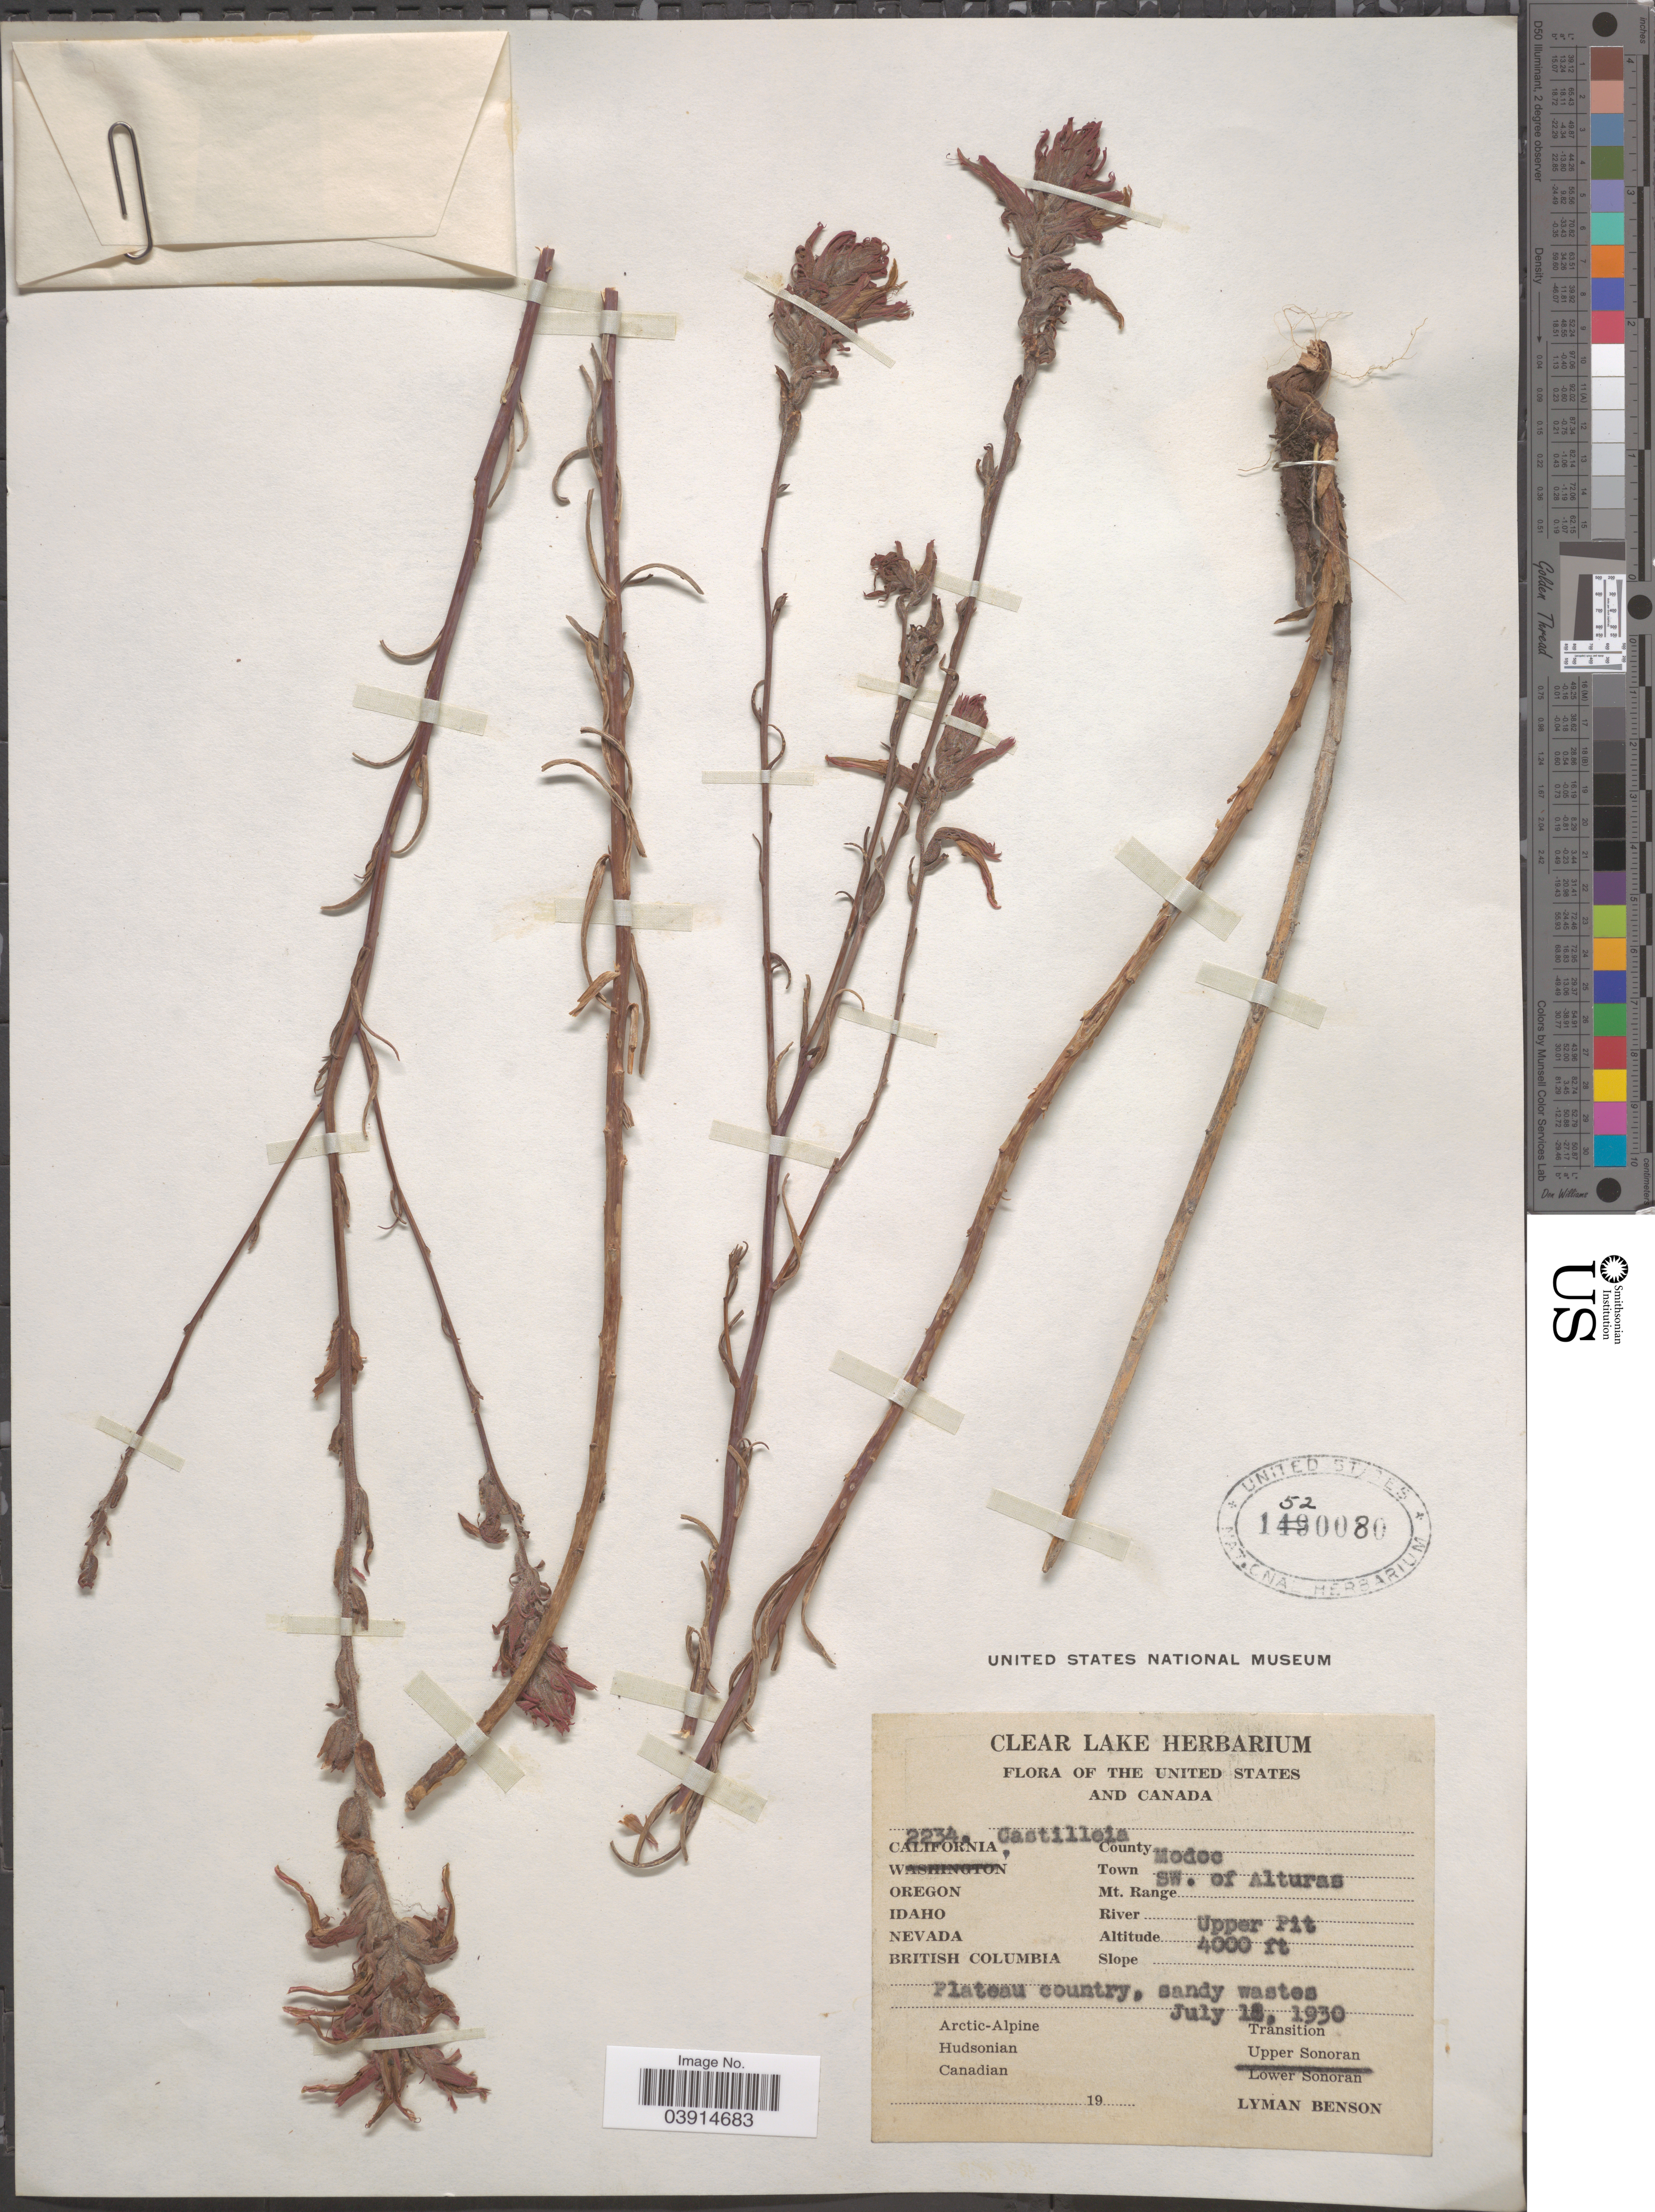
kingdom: Plantae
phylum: Tracheophyta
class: Magnoliopsida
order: Lamiales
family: Orobanchaceae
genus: Castilleja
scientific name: Castilleja sp.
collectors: L. D. Benson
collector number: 2234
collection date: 1930-07-18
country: United States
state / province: California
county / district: Modoc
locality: County Modoc. Town SW. of Alturas. River Upper Pit. Upper Sonoran.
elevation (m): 1219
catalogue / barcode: US 1520080